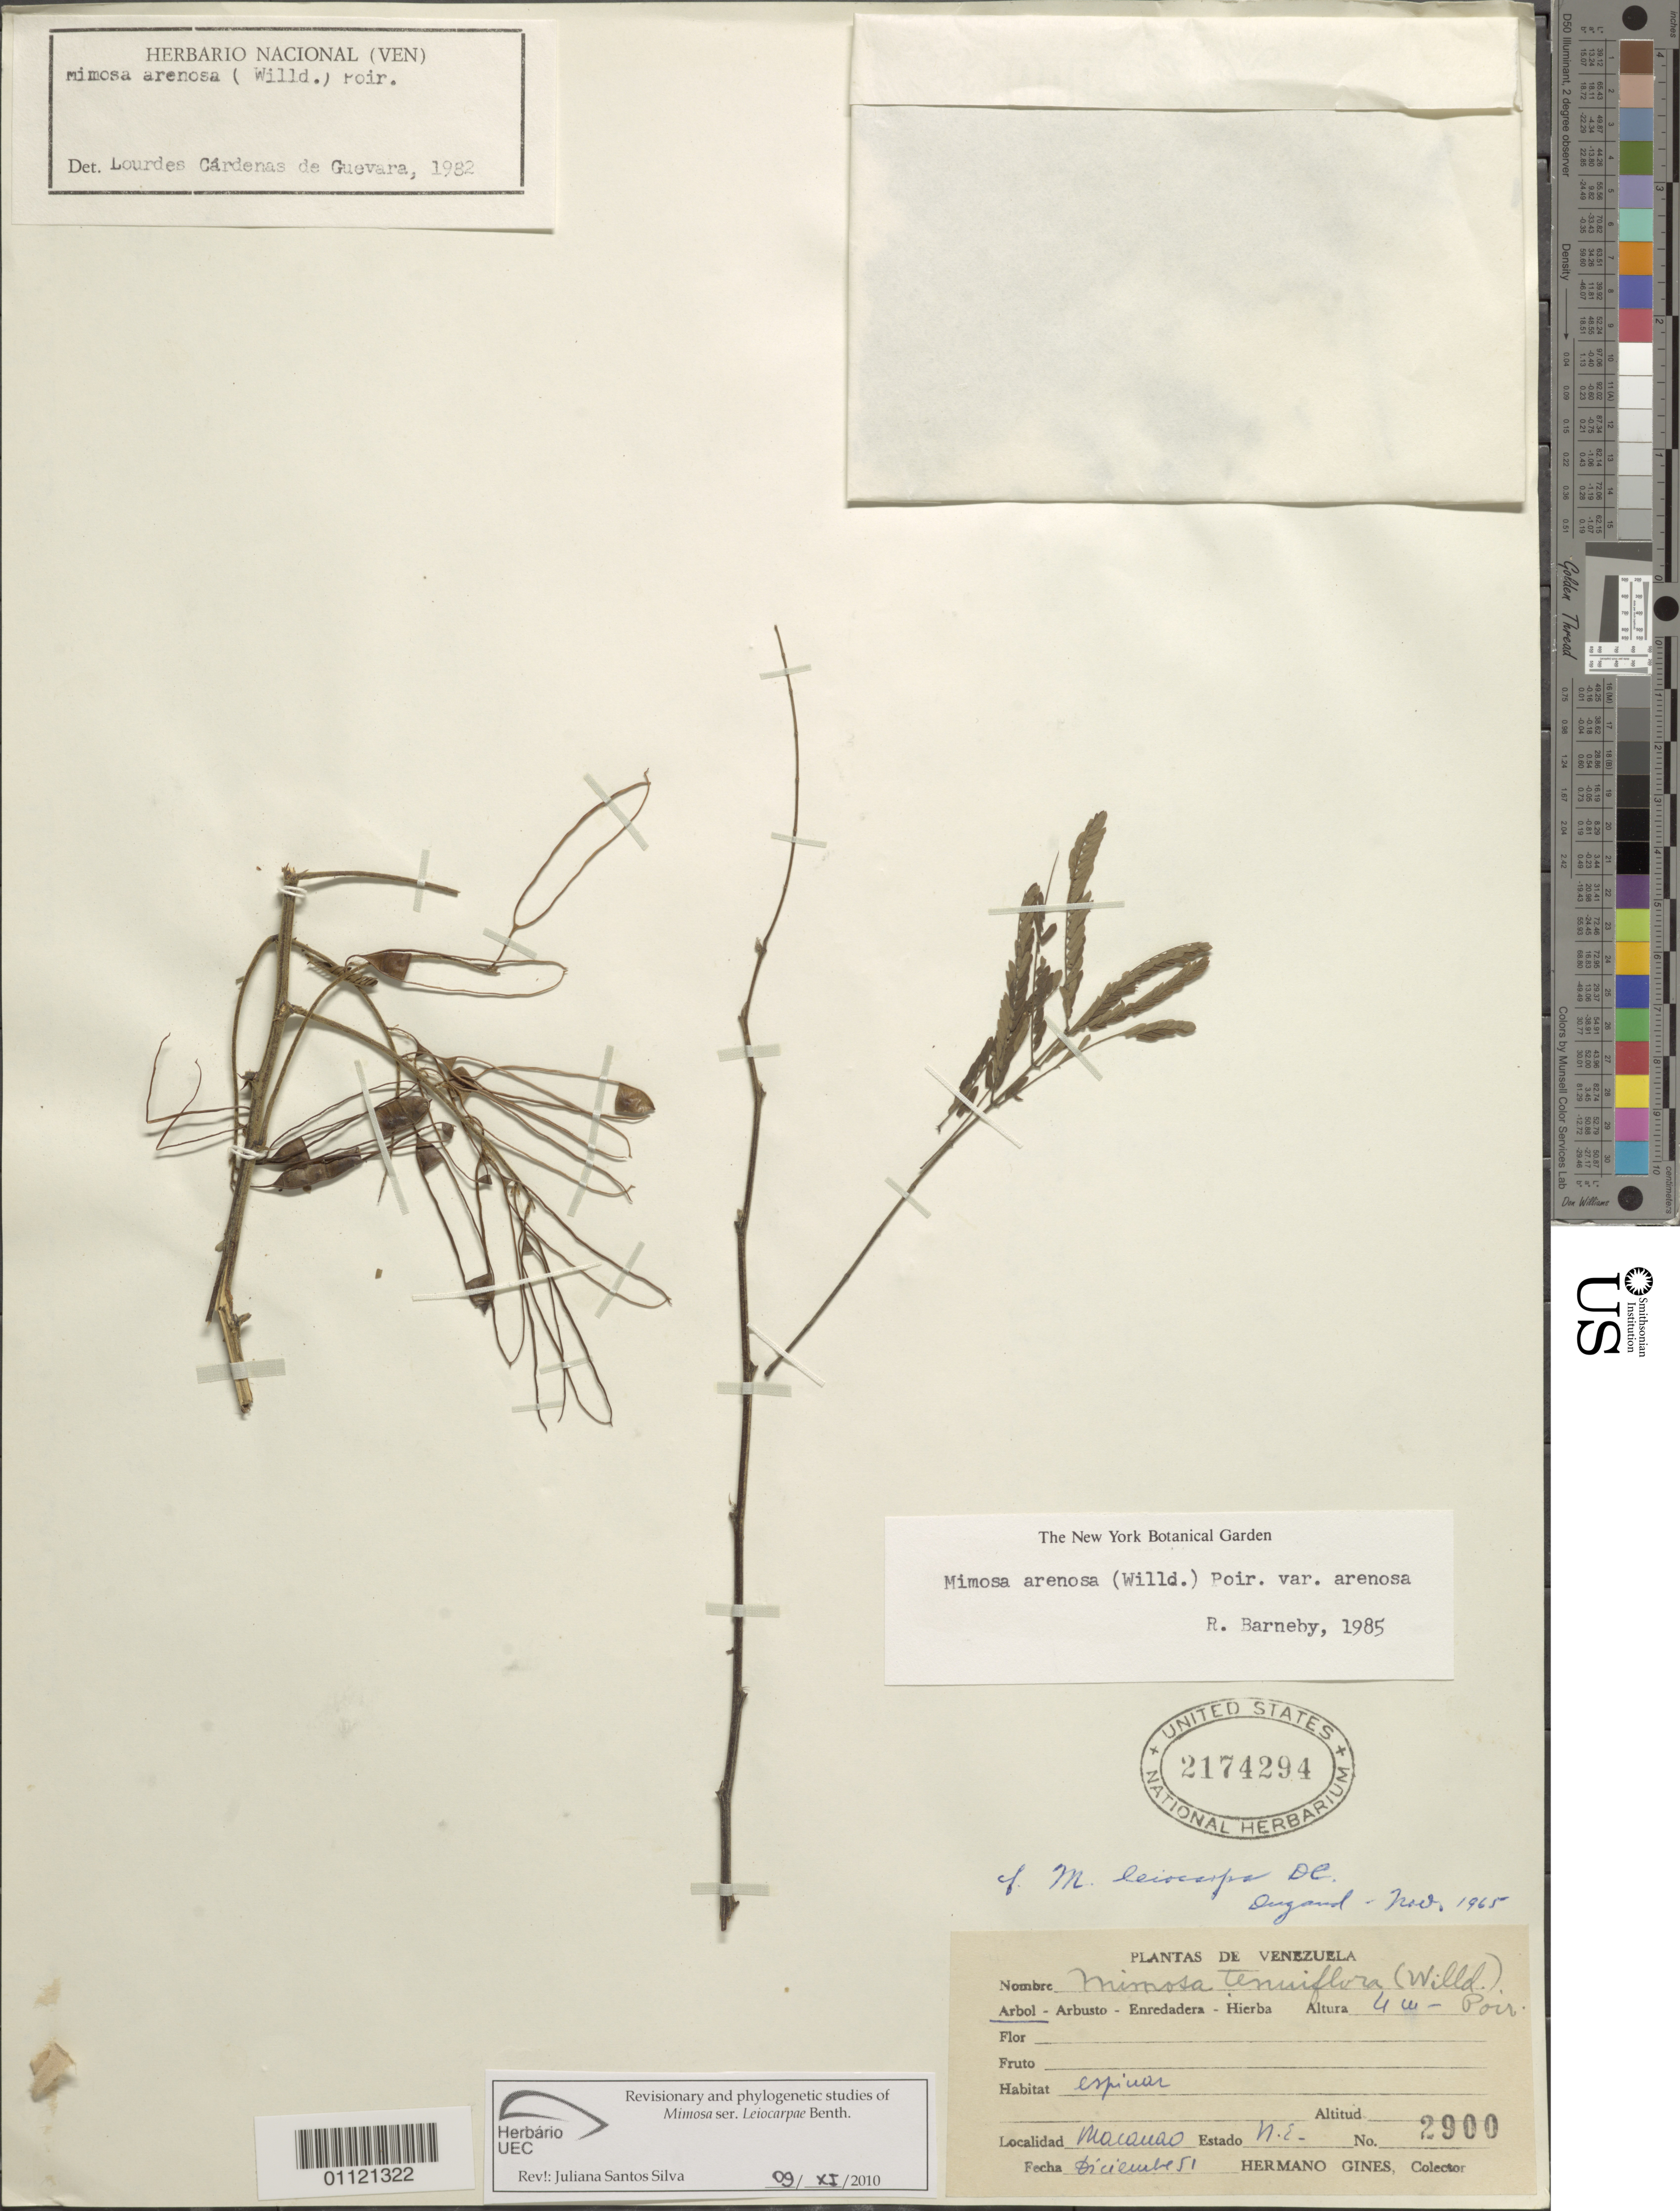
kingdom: Plantae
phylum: Tracheophyta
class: Magnoliopsida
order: Fabales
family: Fabaceae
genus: Mimosa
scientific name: Mimosa arenosa var. arenosa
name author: (Willd.) Poir.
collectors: Bro. Gines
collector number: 2900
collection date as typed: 01 Dec 1951 to 31 Dec 1951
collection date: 1951-12-01/1951-12-31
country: Venezuela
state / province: Nueva Esparta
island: Margarita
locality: Macanao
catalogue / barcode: US 2174294